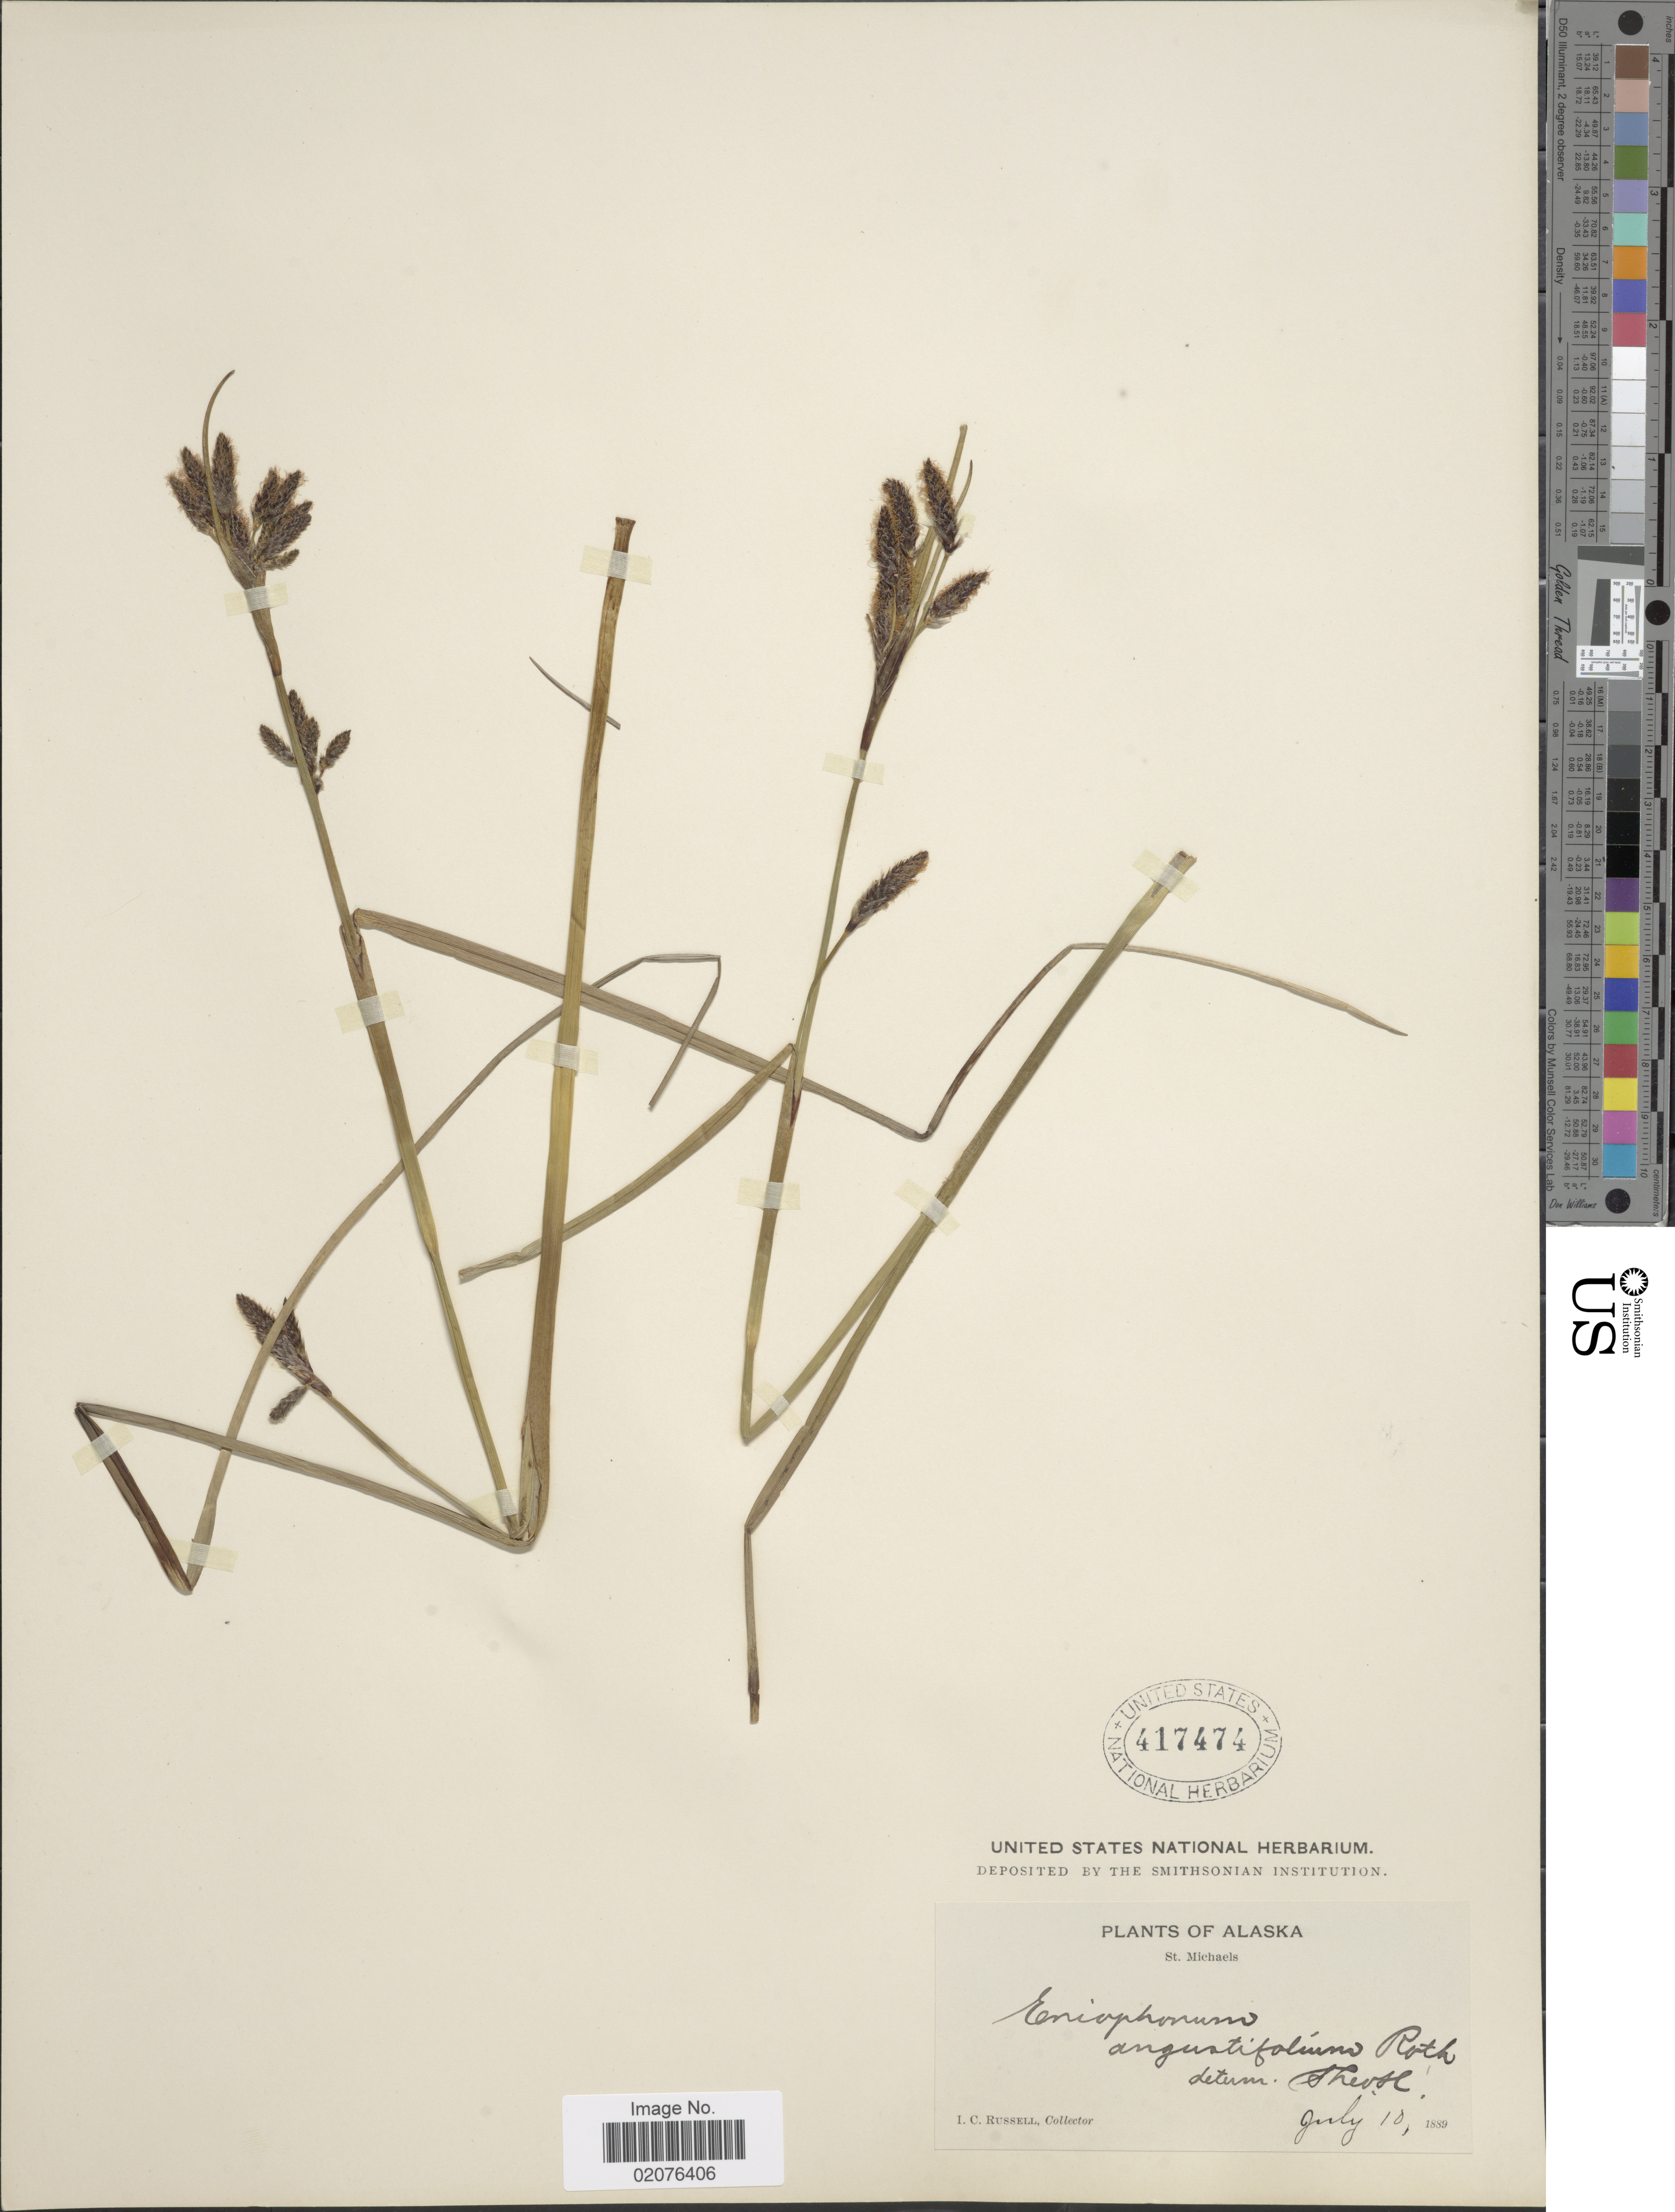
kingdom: Plantae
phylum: Tracheophyta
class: Liliopsida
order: Poales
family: Cyperaceae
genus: Eriophorum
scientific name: Eriophorum angustifolium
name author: Honck.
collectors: I. C. Russell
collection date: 1889-07-10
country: United States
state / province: Alaska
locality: St. Michaels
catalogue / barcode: US 417474